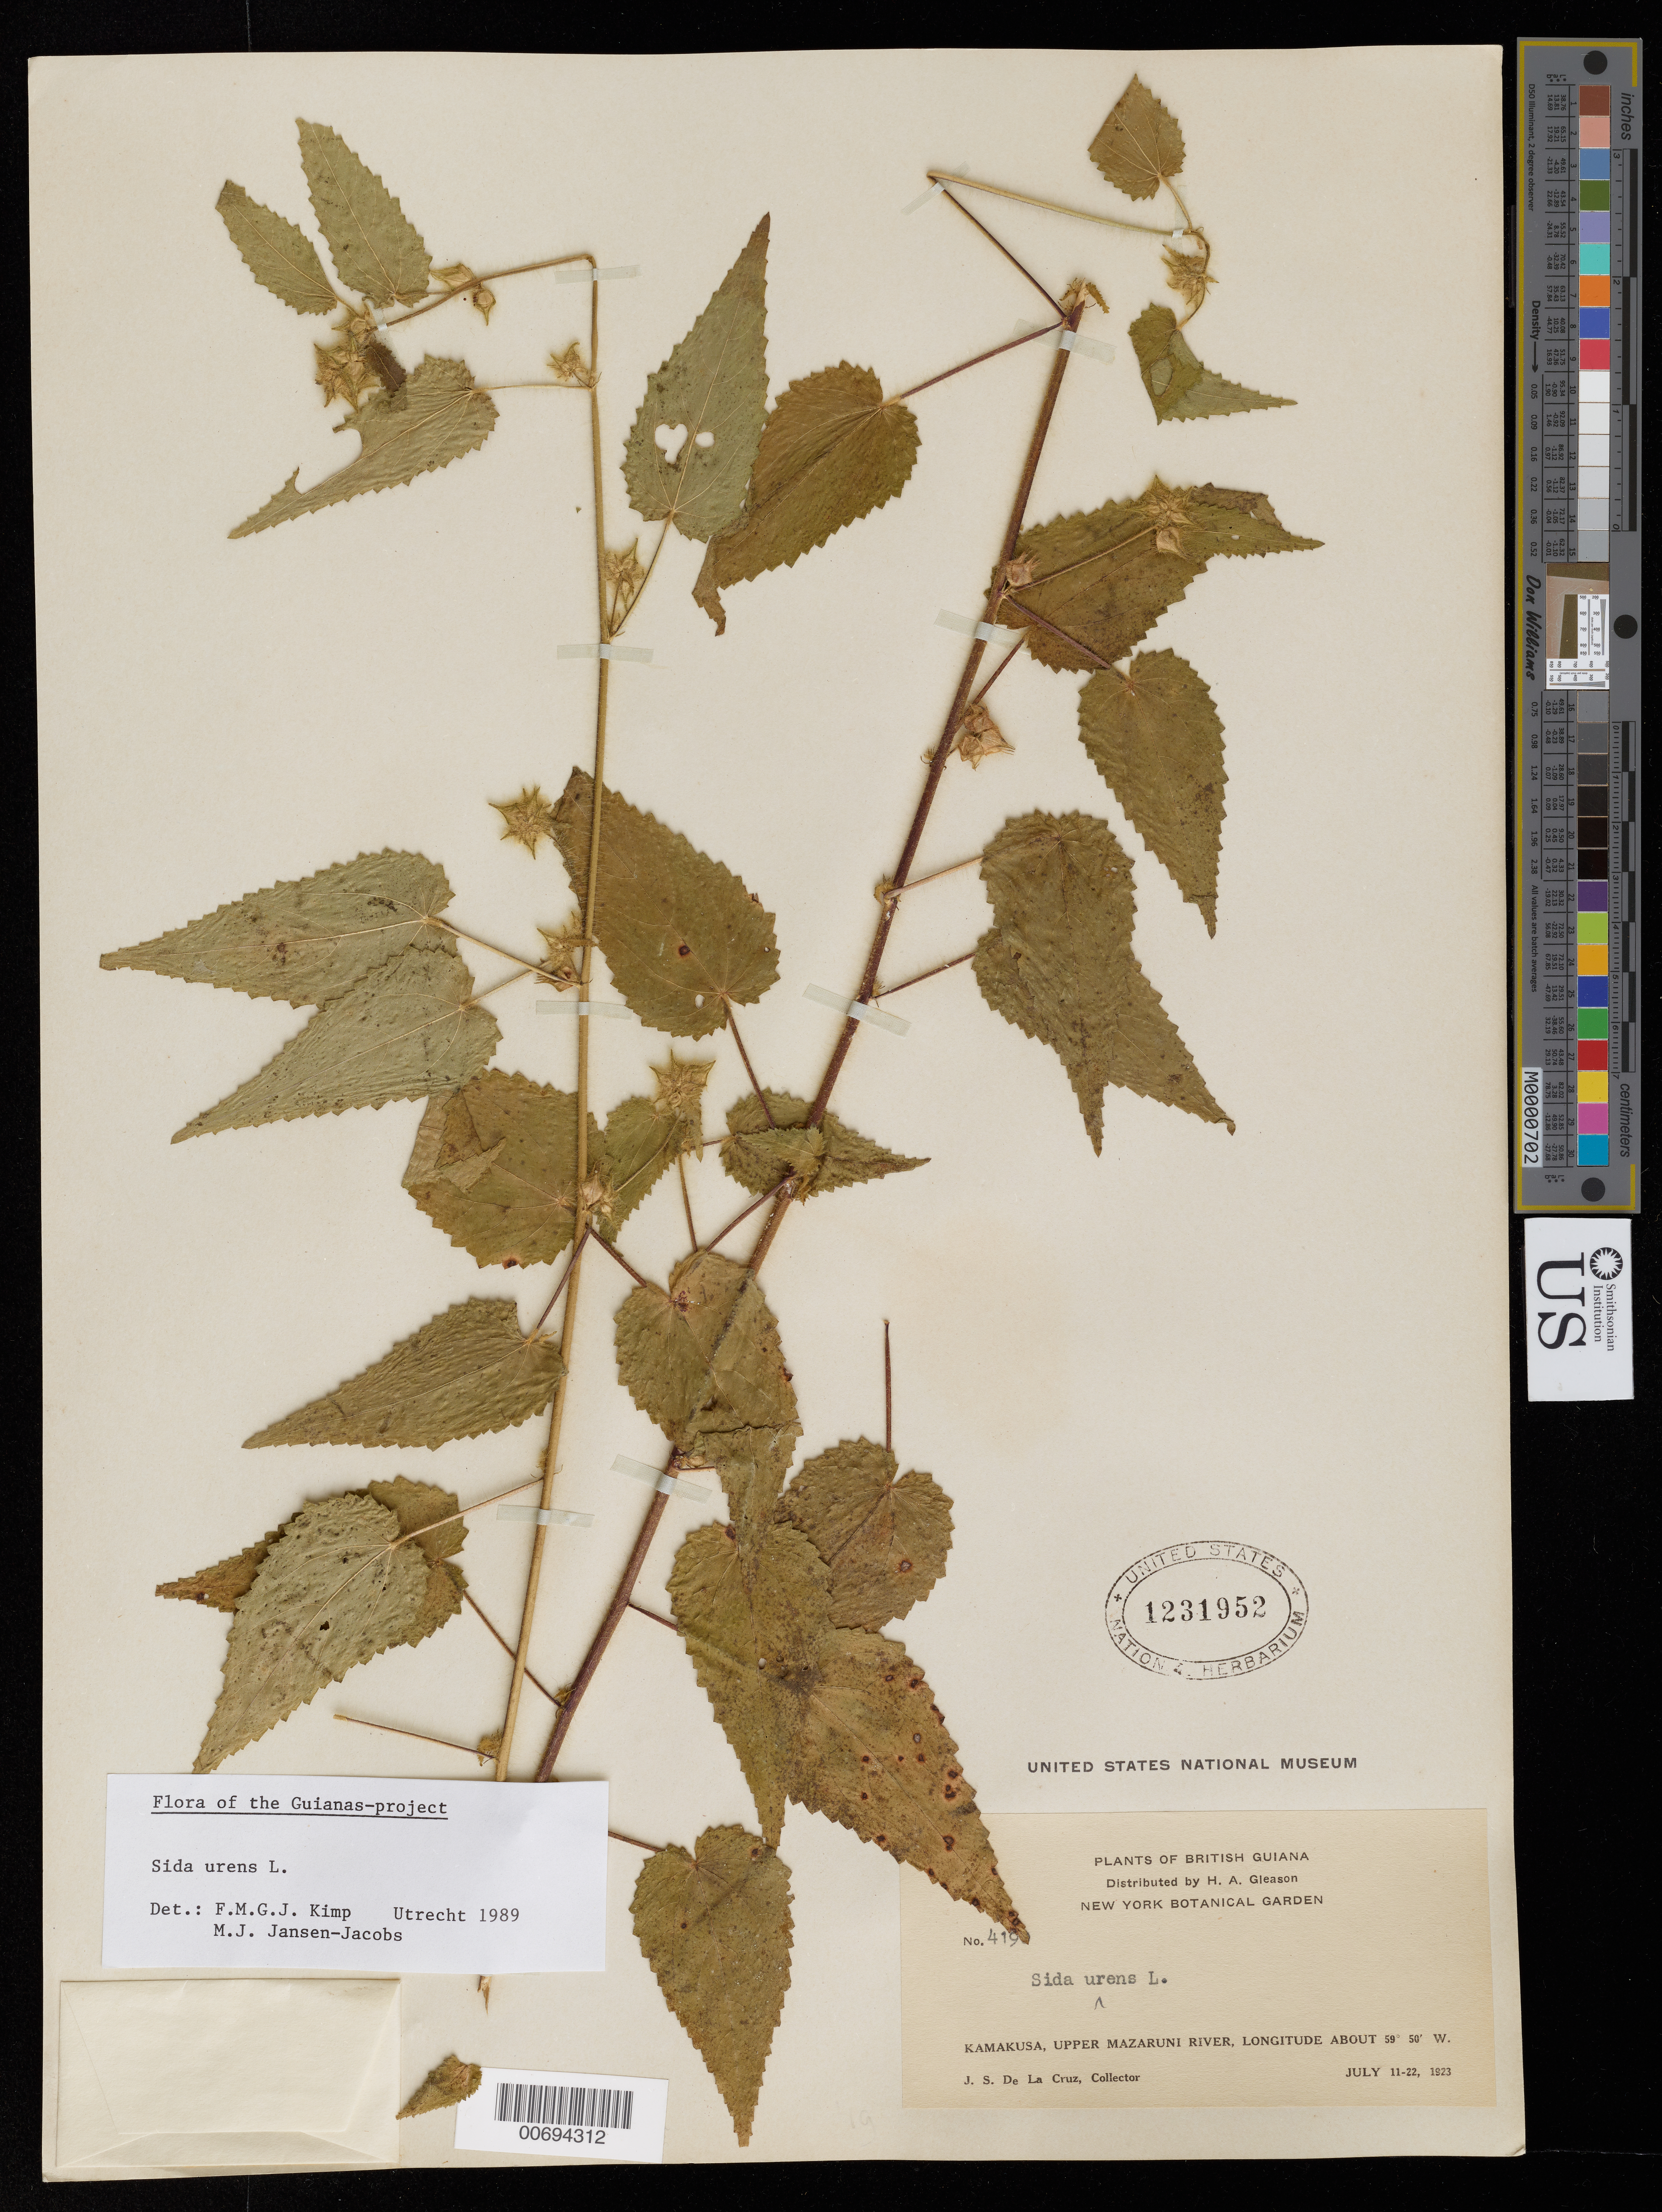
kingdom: Plantae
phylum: Tracheophyta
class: Magnoliopsida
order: Malvales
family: Malvaceae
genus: Sida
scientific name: Sida urens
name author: L.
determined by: Kimp, F. M.; Jansen-Jacobs, M. J.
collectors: J. S. de la Cruz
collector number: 4190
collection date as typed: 11-Jul-23 to 22-Jul-23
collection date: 1923-07-11/1923-07-22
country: Guyana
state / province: Cuyuni-Mazaruni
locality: Kamakusa, Upper Mazaruni R.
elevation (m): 100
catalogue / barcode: US 1231952